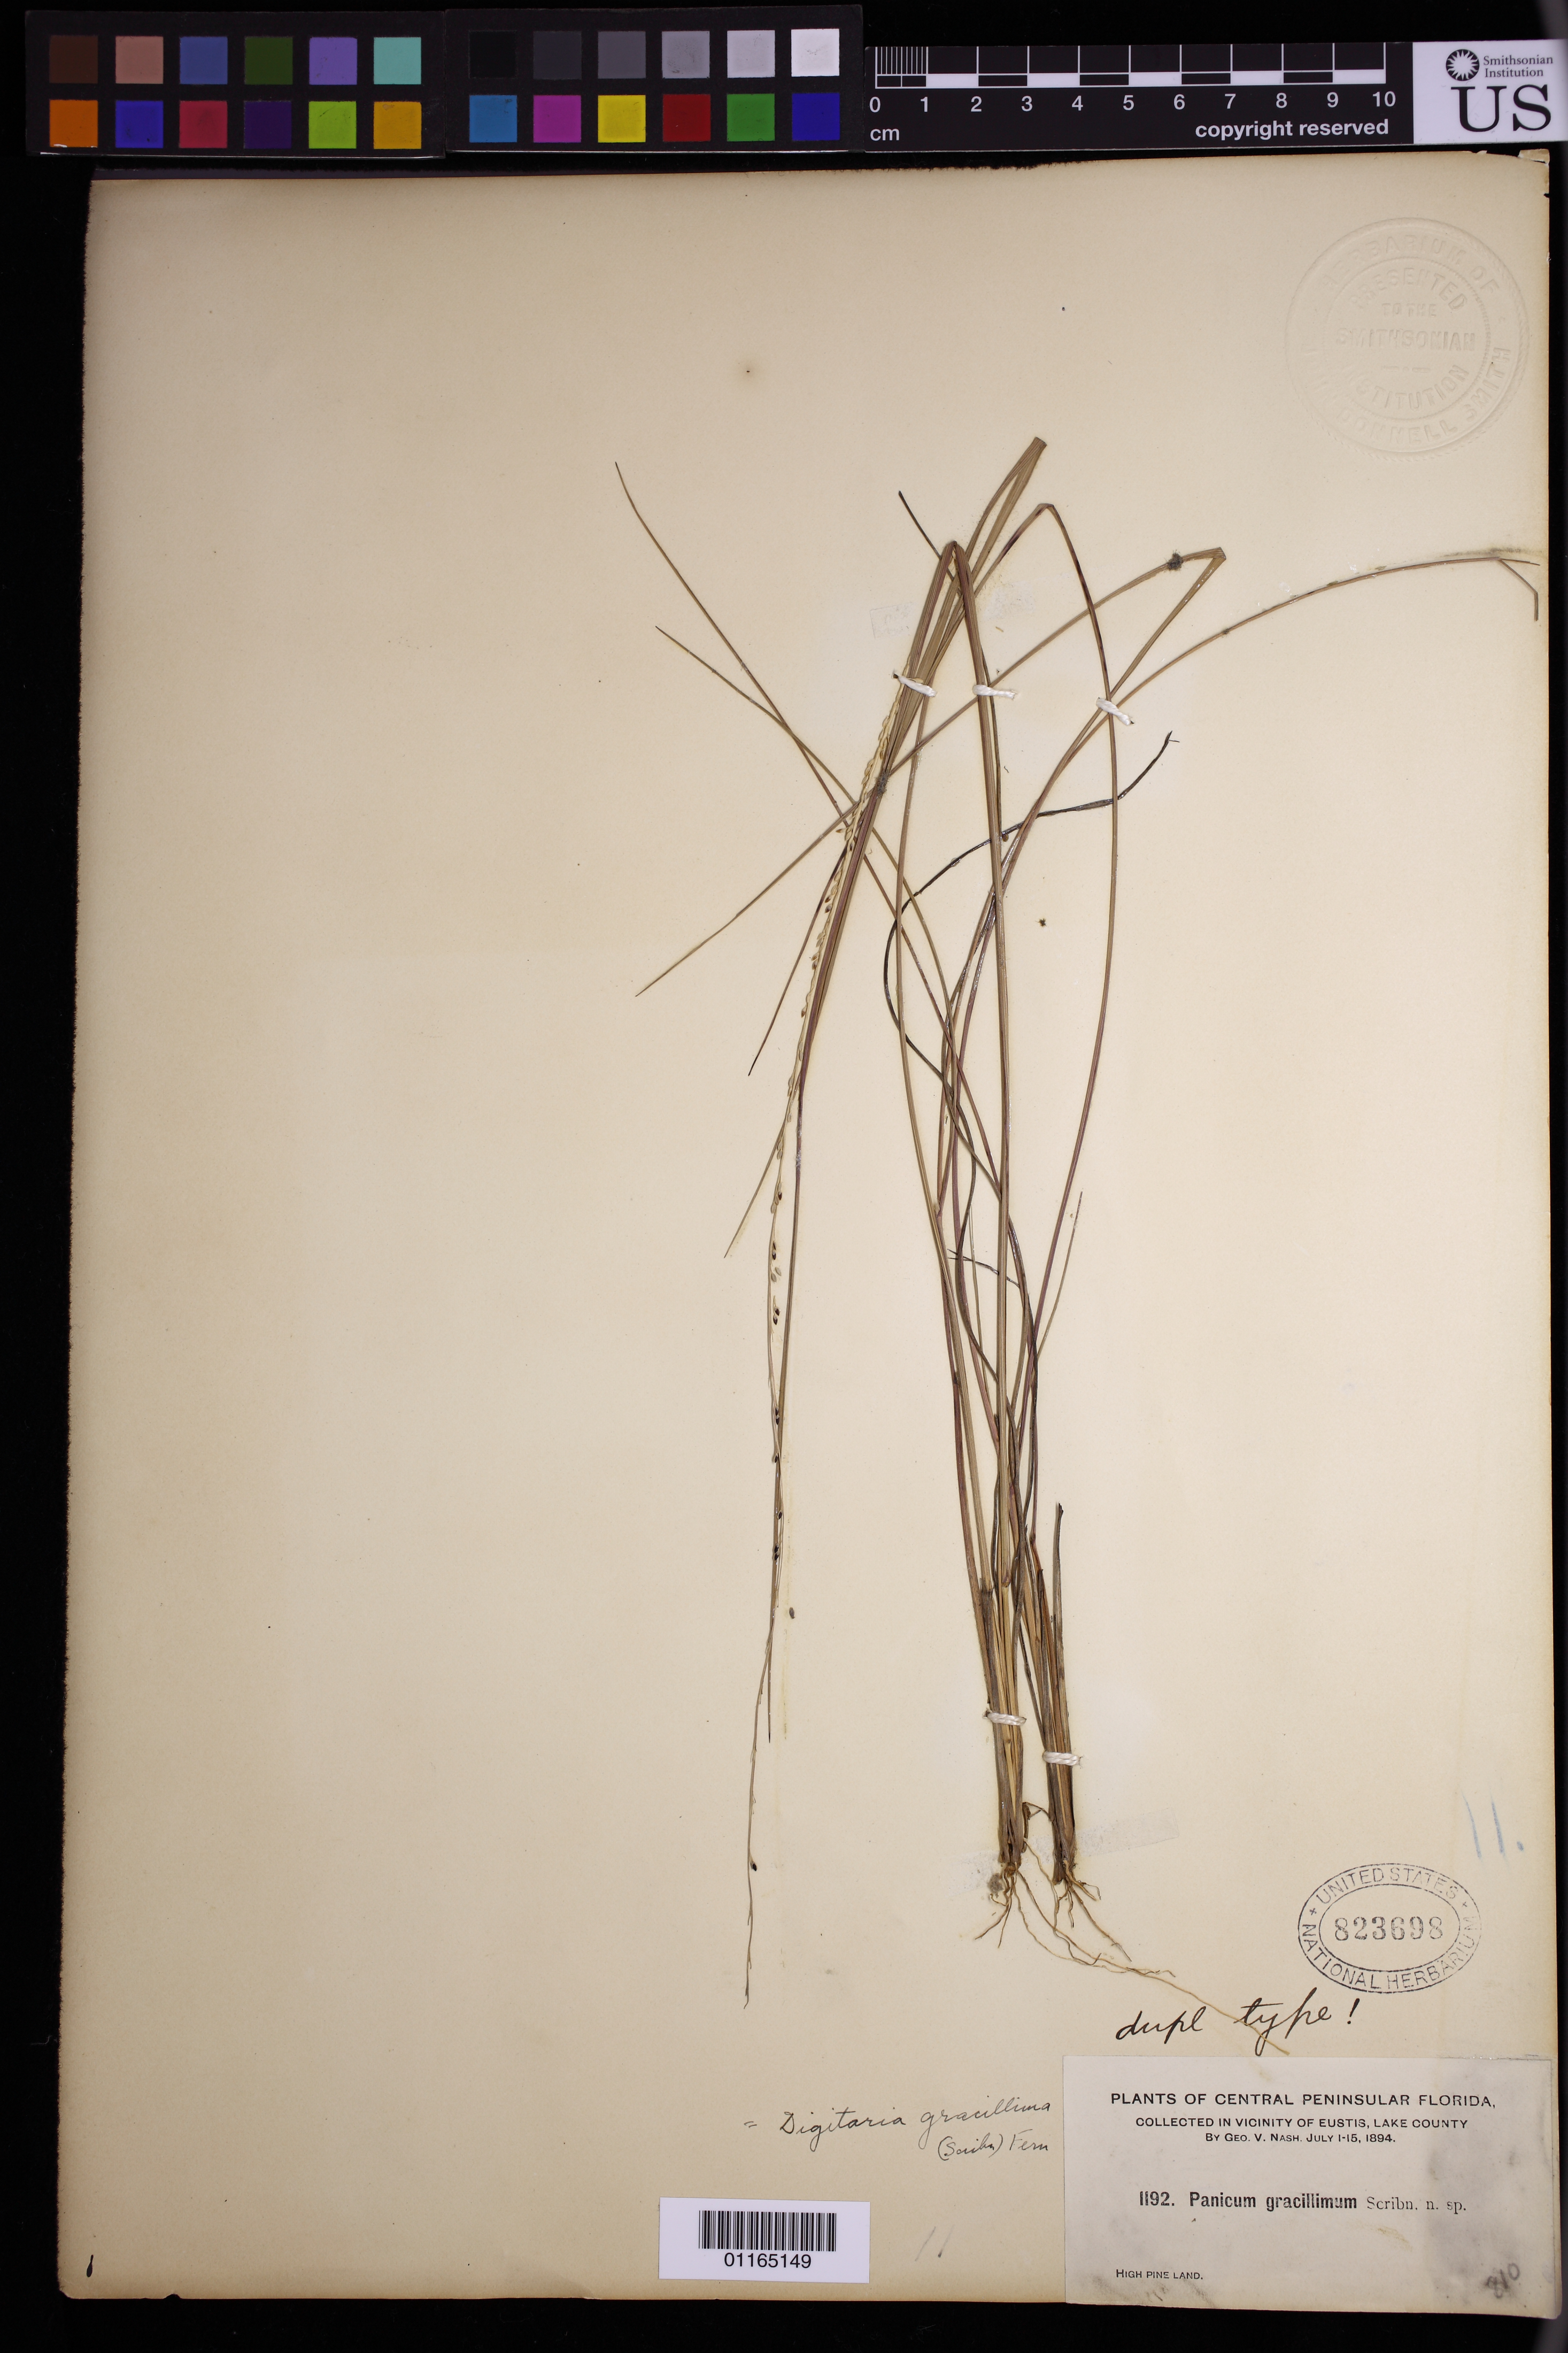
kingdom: Plantae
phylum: Tracheophyta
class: Liliopsida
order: Poales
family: Poaceae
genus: Panicum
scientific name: Panicum gracillimum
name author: Scribn.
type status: Isotype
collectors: G. V. Nash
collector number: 1192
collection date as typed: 01 Jul 1894 to 15 Jul 1894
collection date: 1894-07-01/1894-07-15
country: United States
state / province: Florida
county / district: Lake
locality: Near Eustis.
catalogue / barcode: US 823698